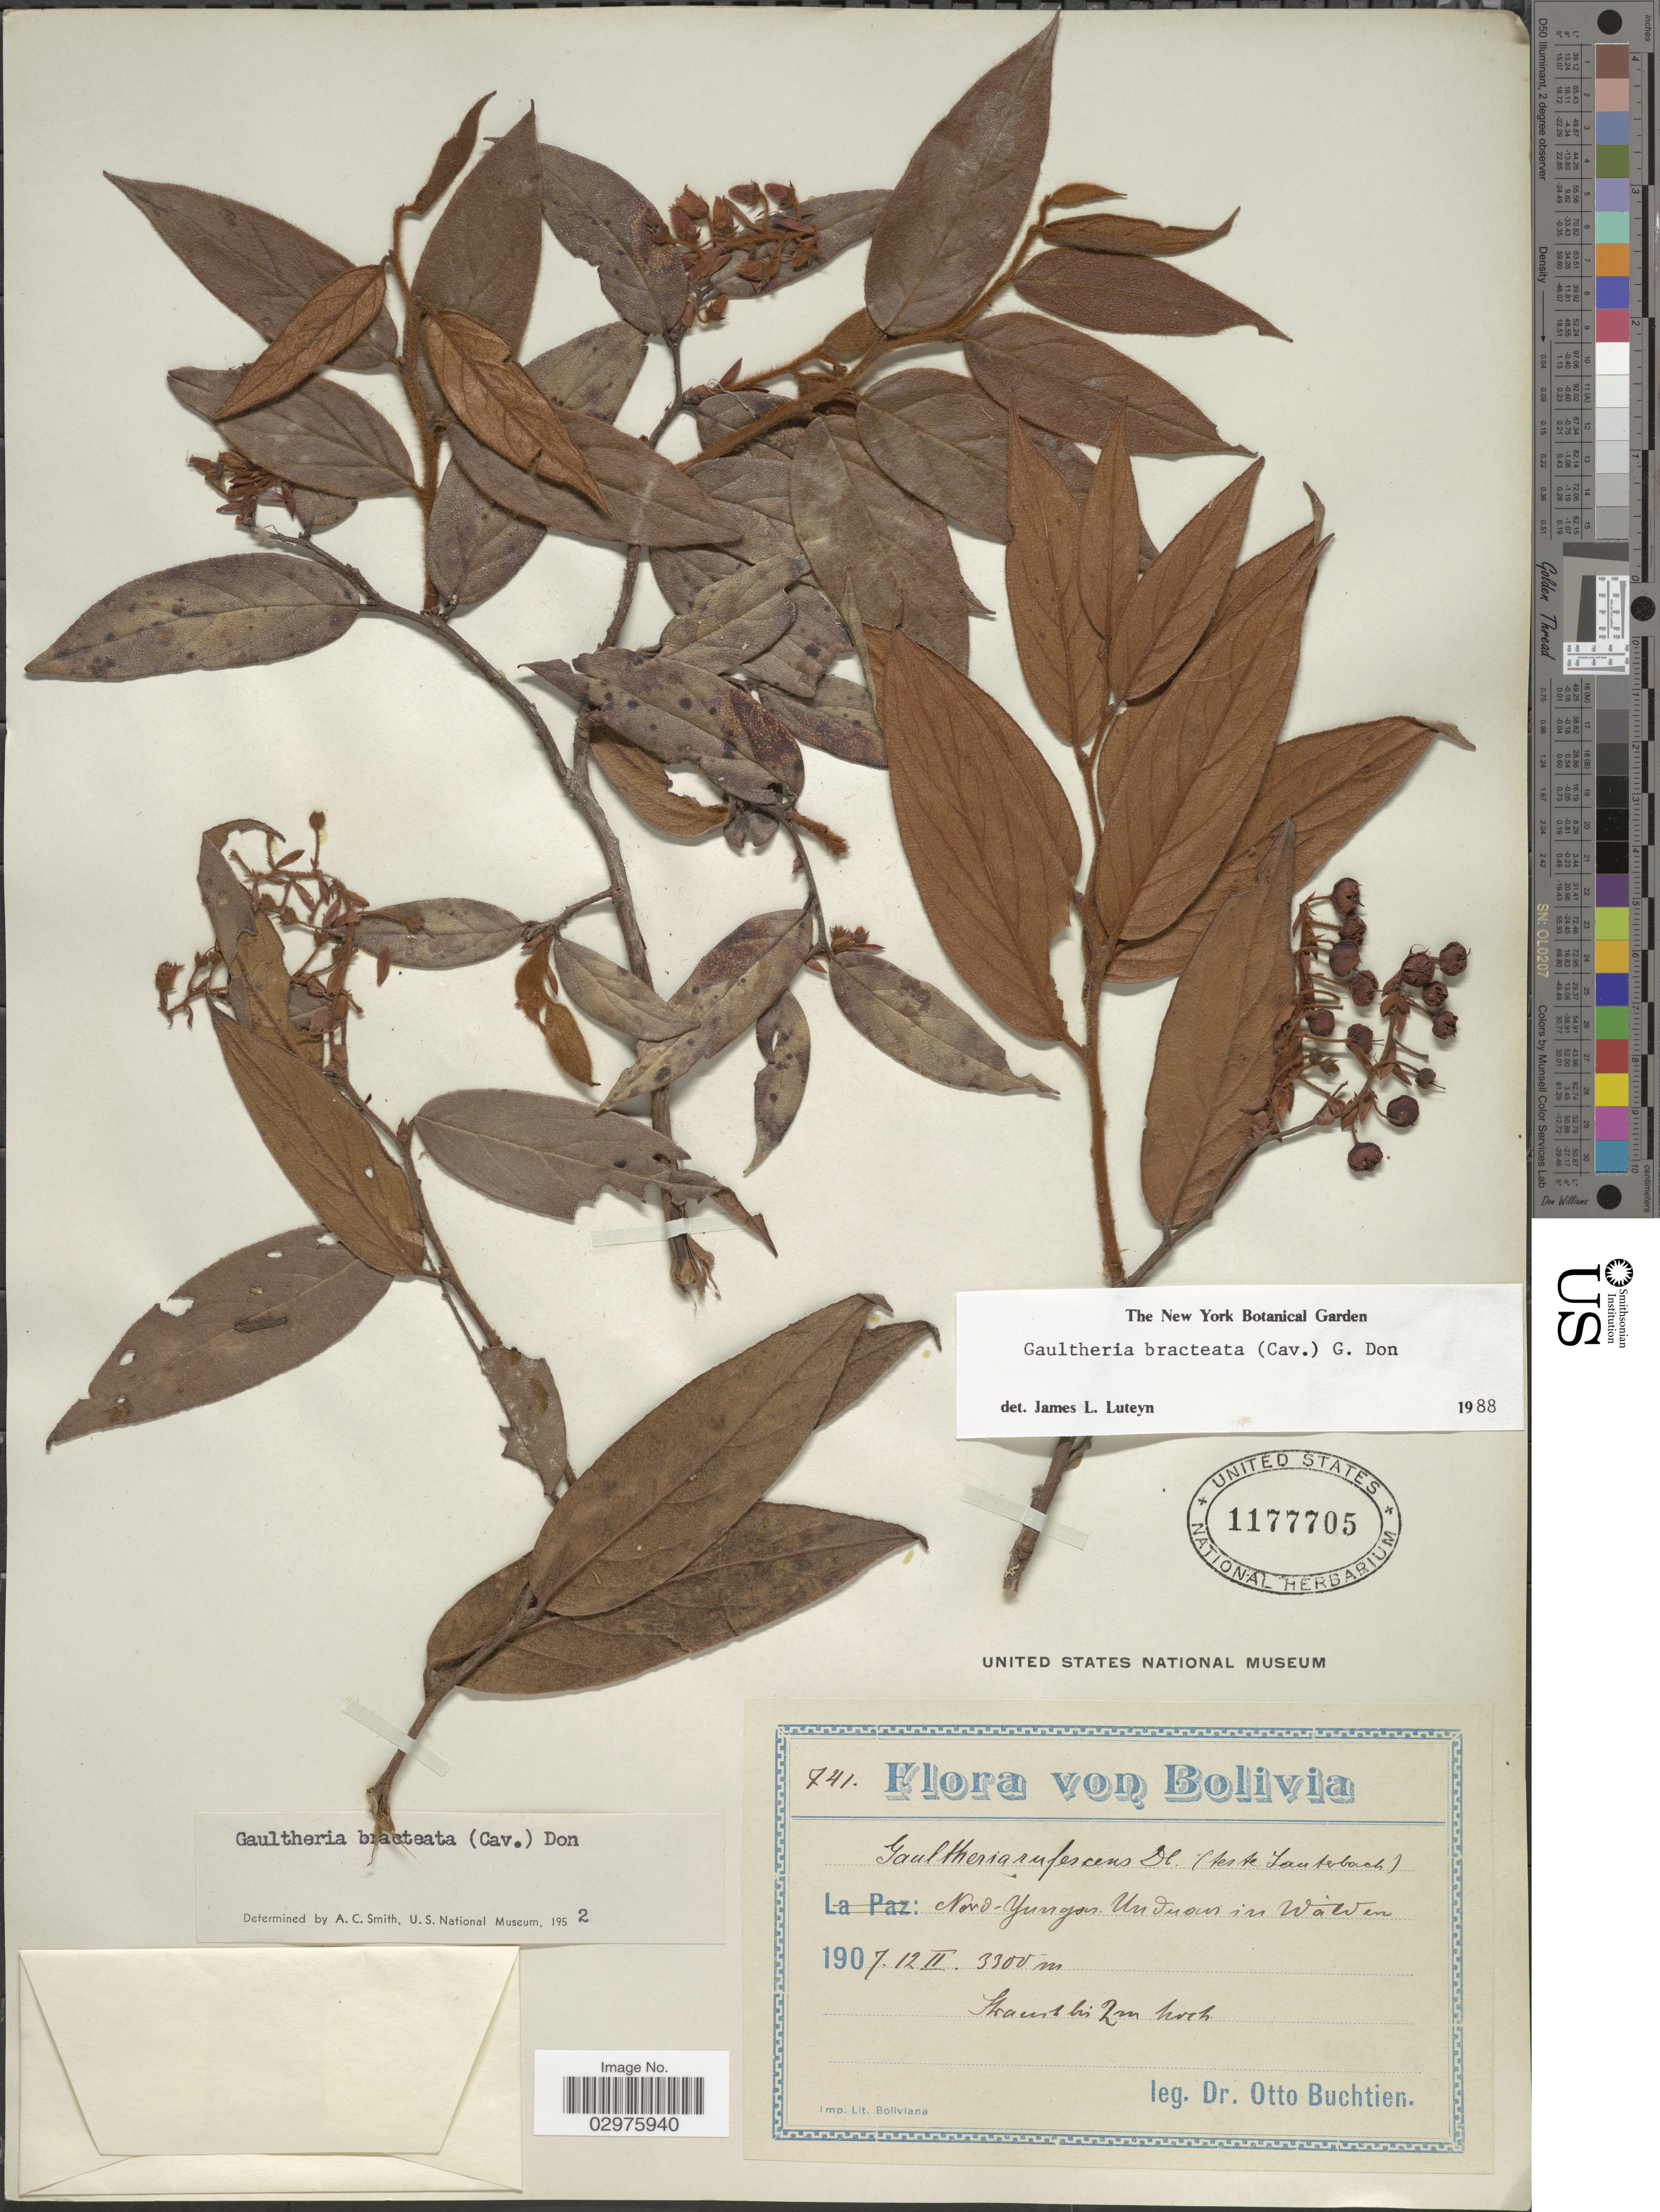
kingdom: Plantae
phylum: Tracheophyta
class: Magnoliopsida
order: Ericales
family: Ericaceae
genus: Gaultheria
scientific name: Gaultheria bracteata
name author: (Cav.) G. Don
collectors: O. Buchtien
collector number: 741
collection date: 1907-02-12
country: Bolivia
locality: Nord-Yungas: Unduavi in Walden.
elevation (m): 3300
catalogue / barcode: US 1177705